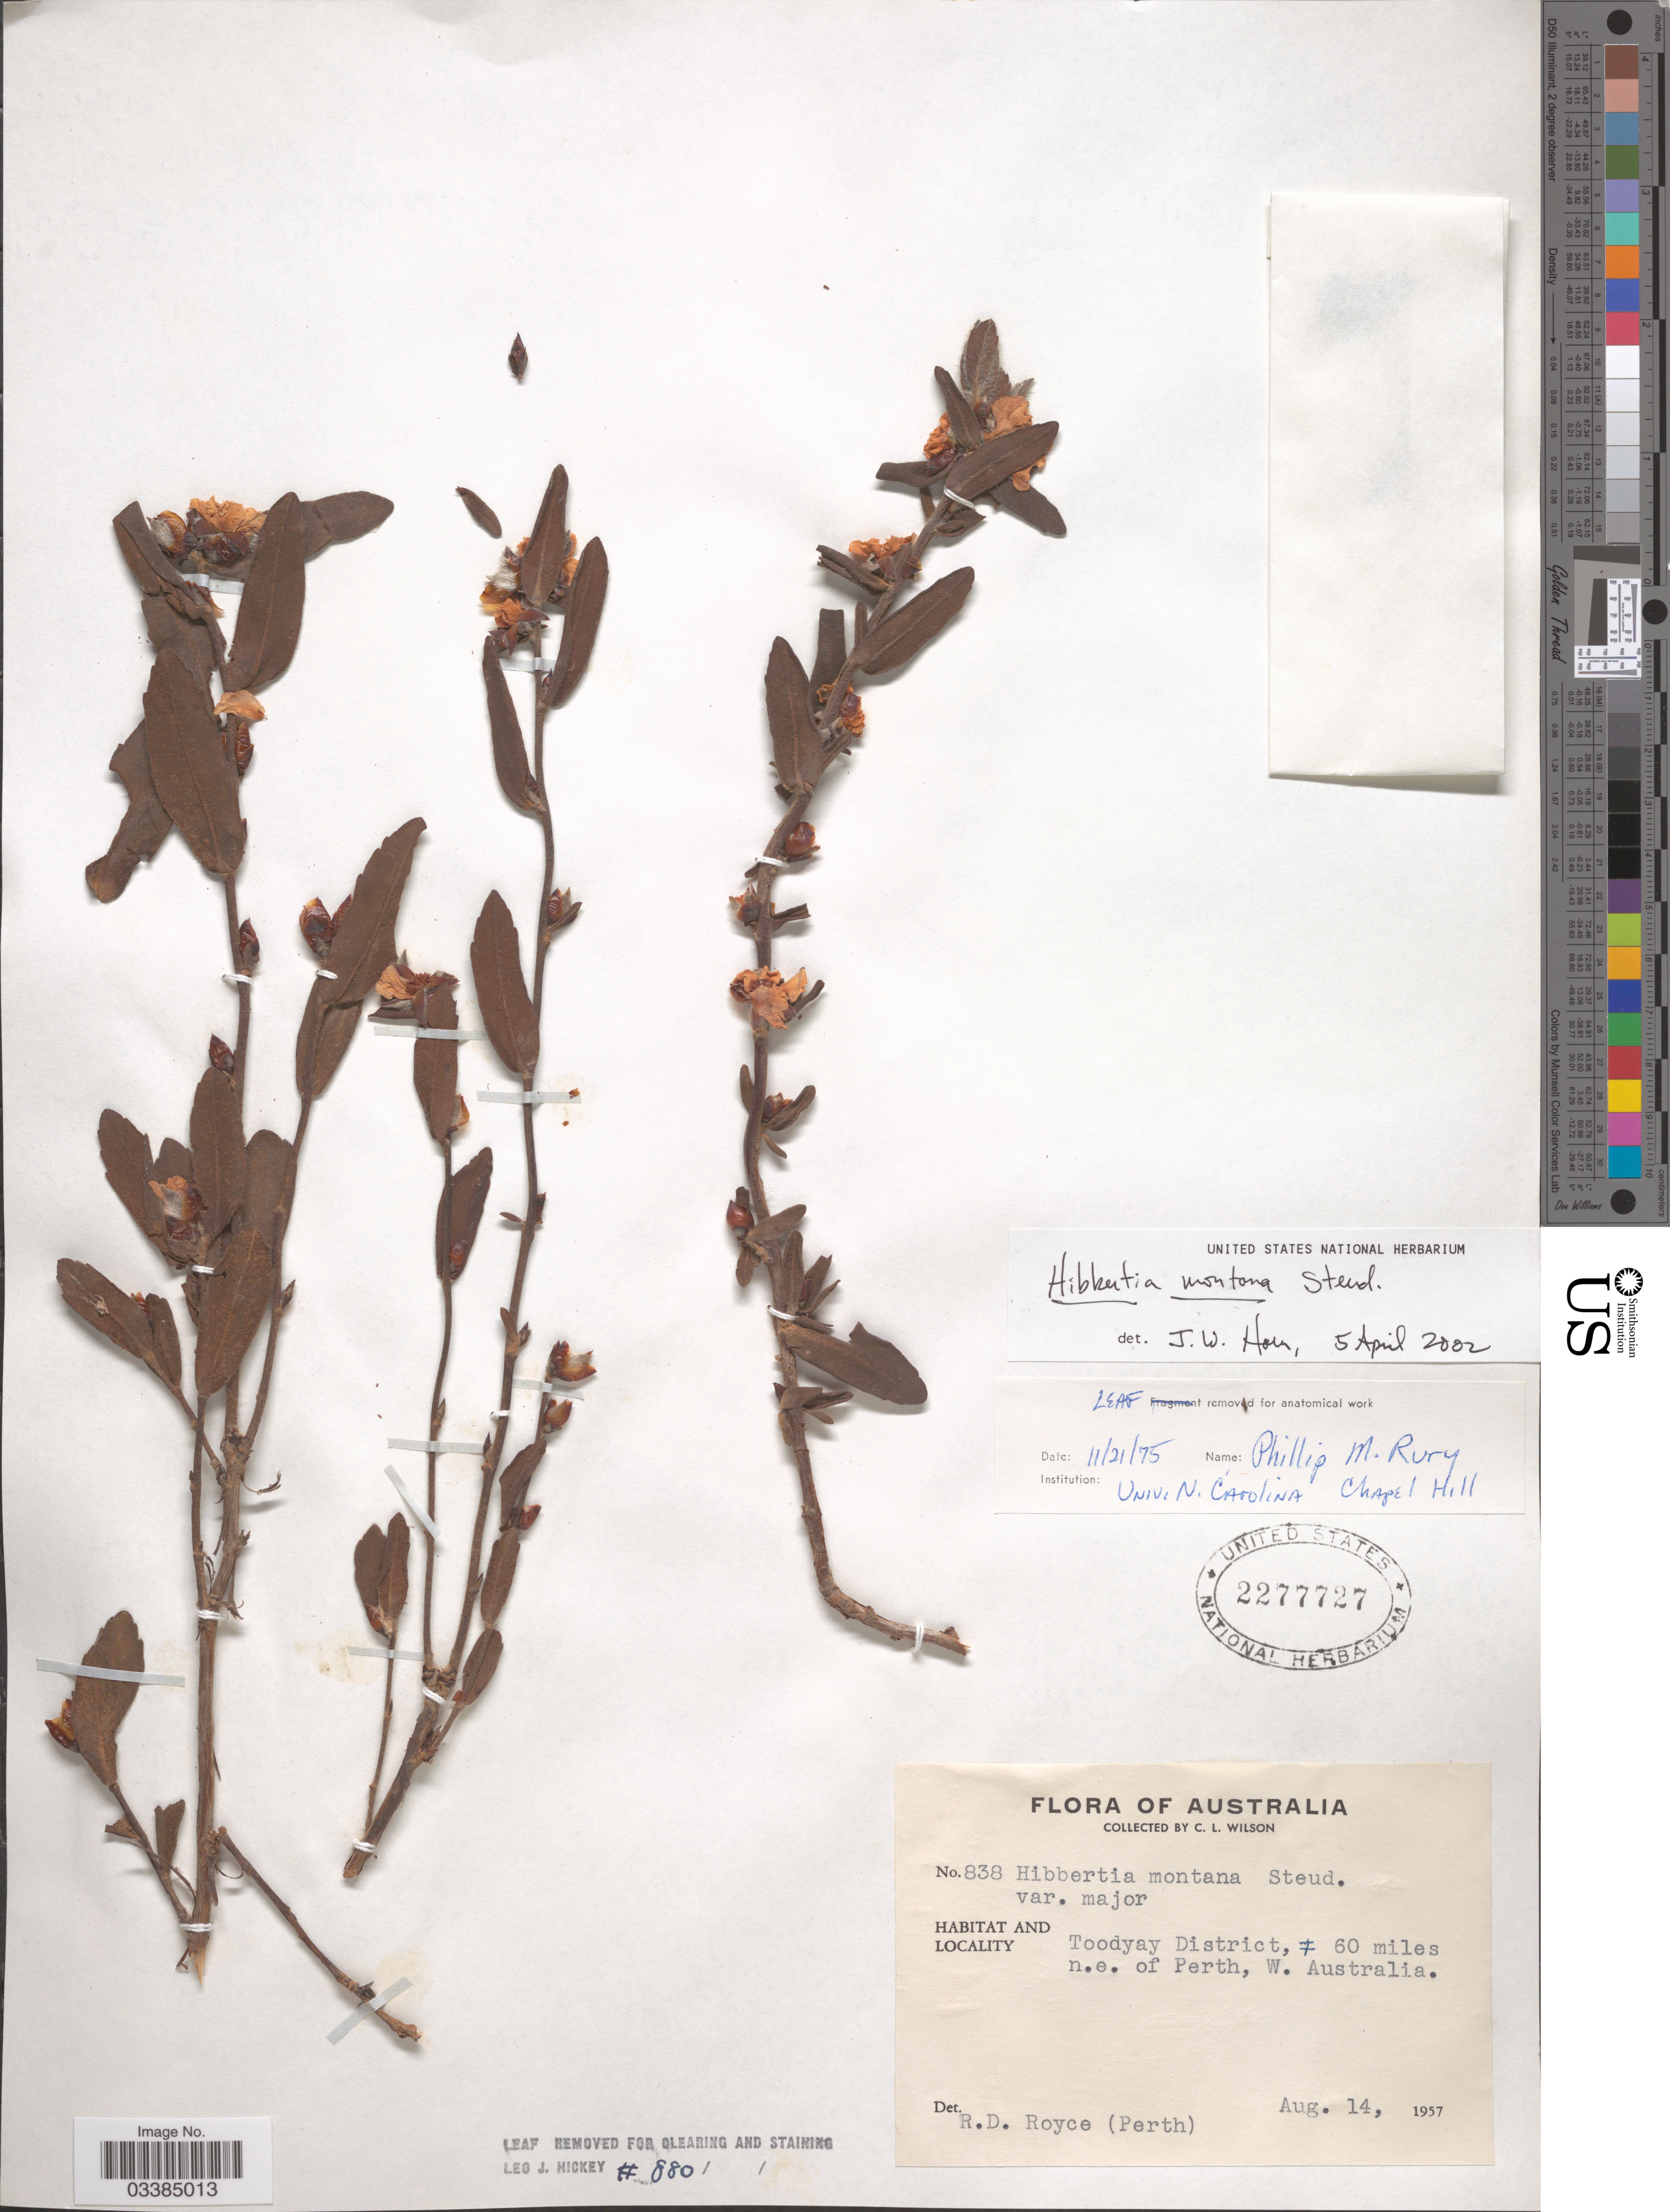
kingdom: Plantae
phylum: Tracheophyta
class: Magnoliopsida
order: Dilleniales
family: Dilleniaceae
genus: Hibbertia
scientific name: Hibbertia montana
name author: Steud.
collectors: C. L. Wilson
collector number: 838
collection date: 1957-08-14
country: Australia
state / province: Western Australia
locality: Toodyay District, ± 60 miles n.e. of Perth, W. Australia.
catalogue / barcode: US 2277727